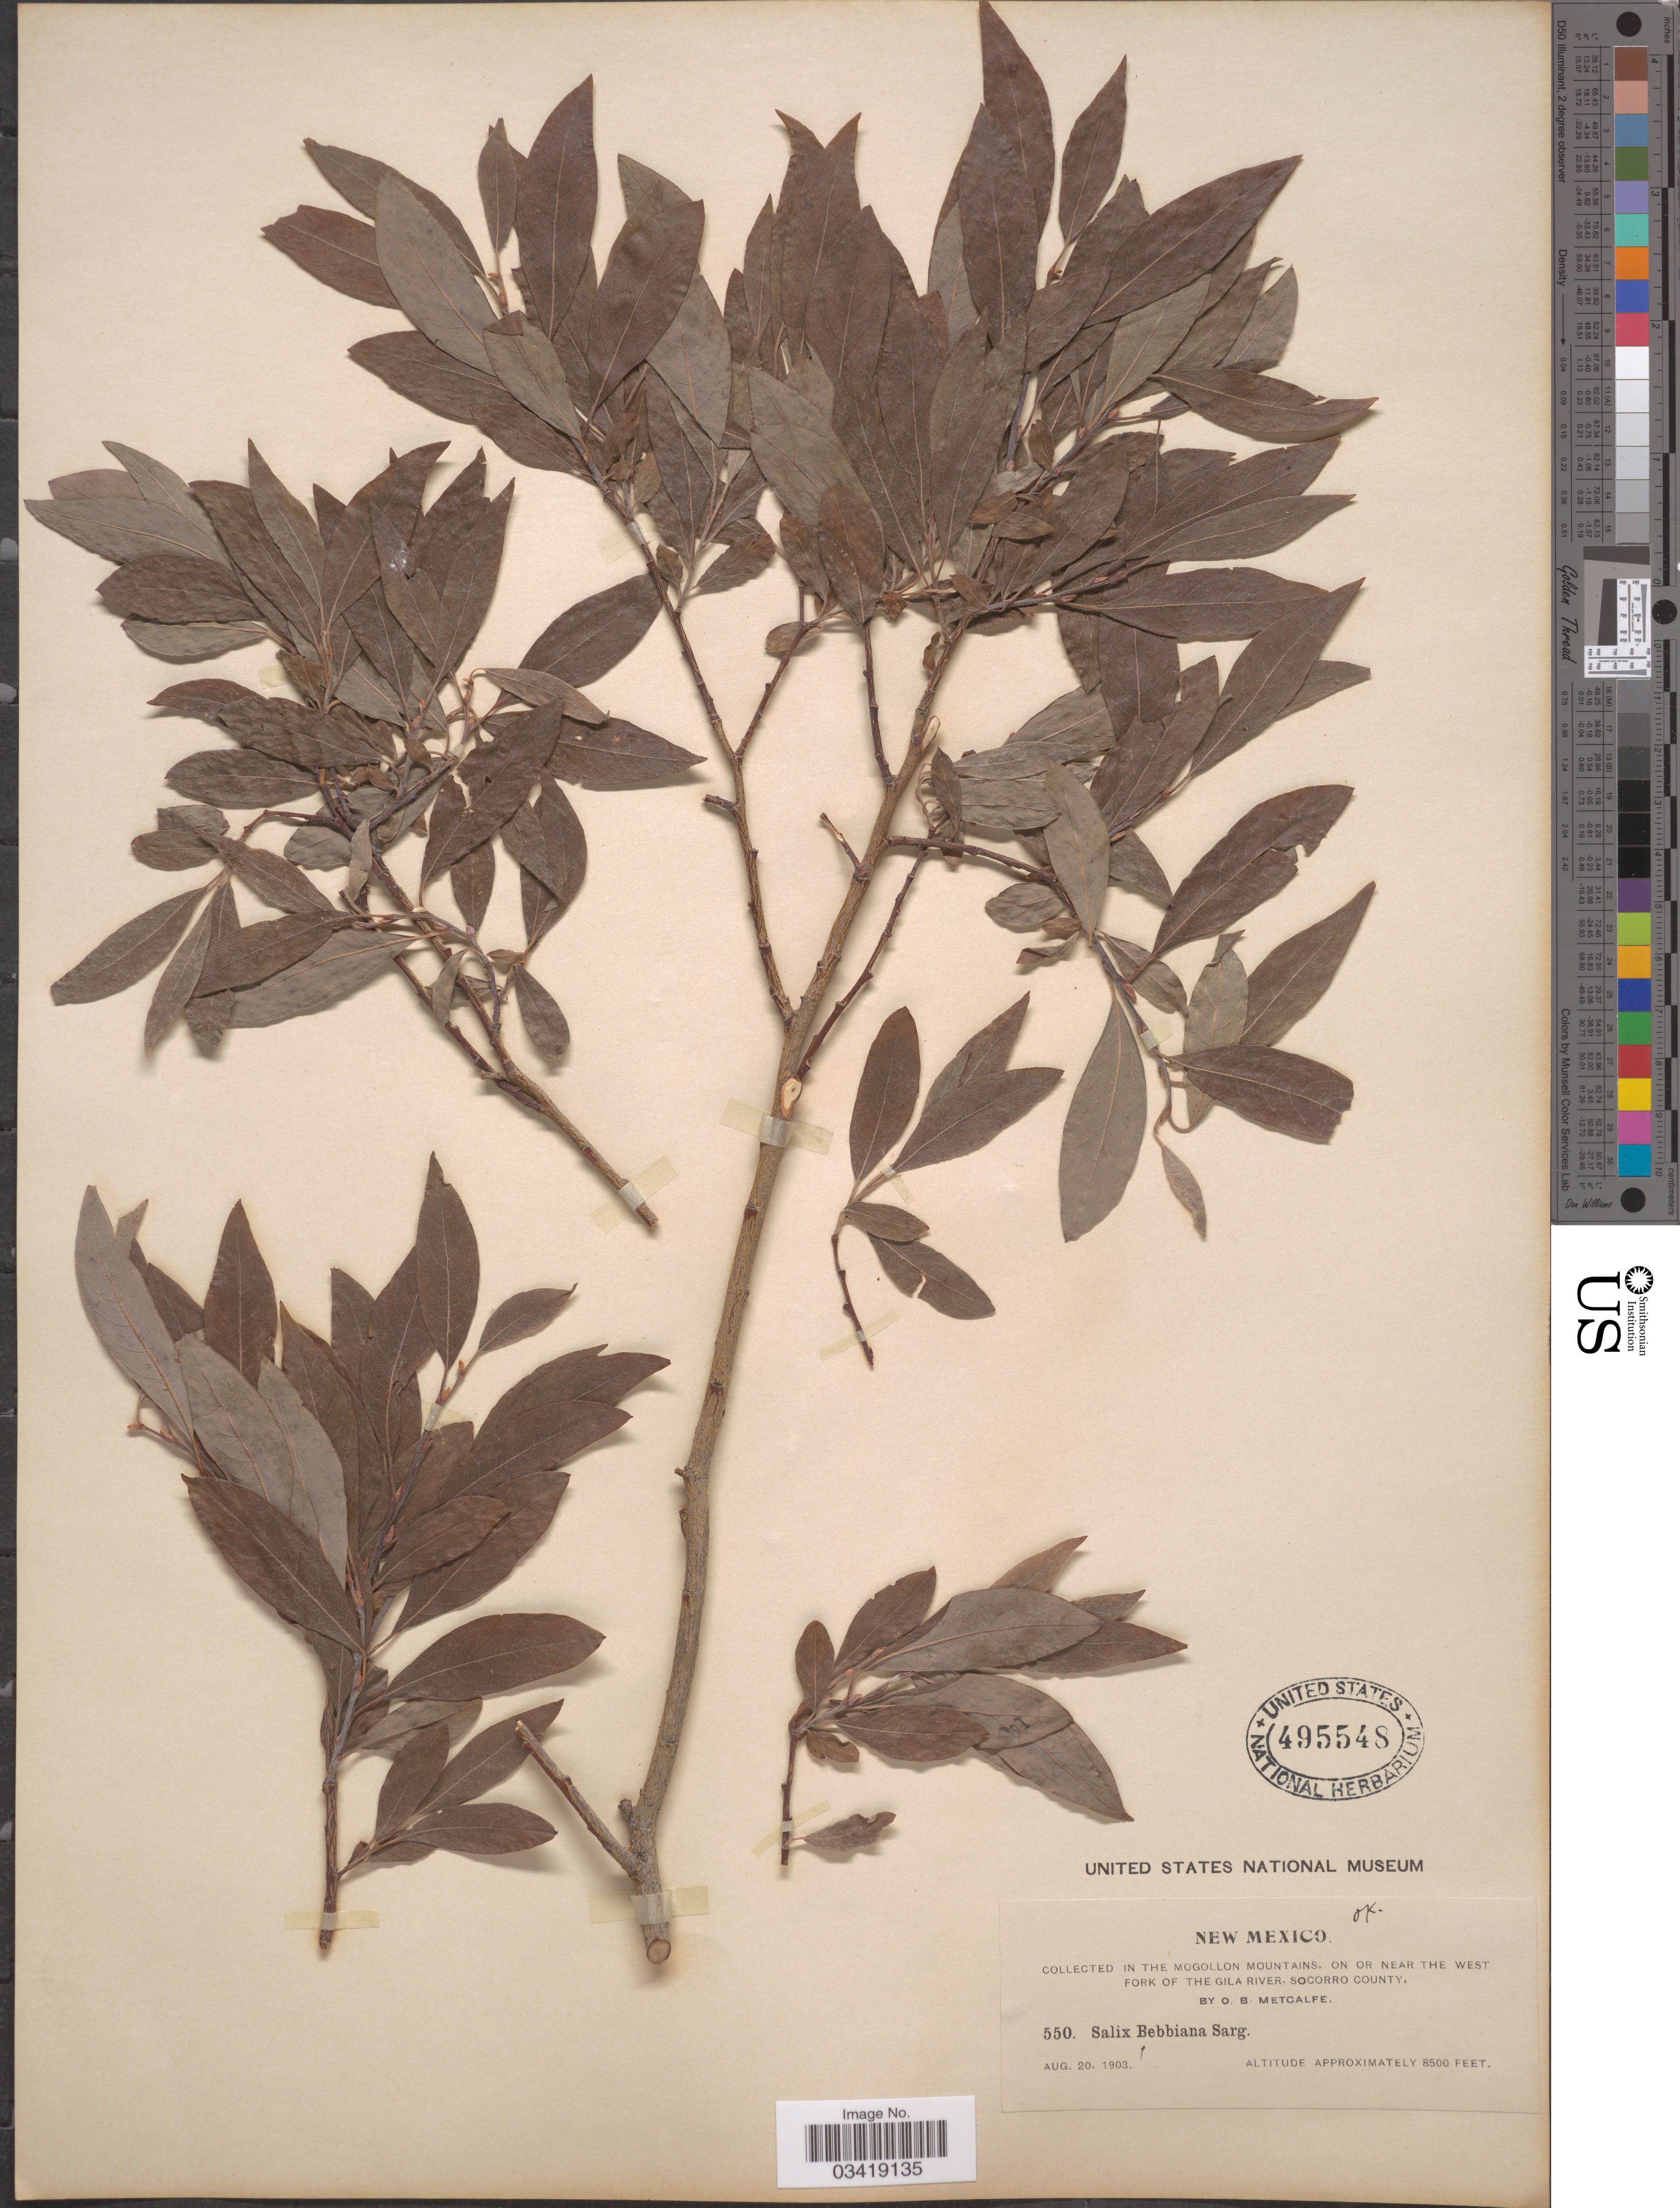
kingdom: Plantae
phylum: Tracheophyta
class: Magnoliopsida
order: Malpighiales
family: Salicaceae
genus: Salix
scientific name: Salix bebbiana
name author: Sarg.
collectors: O. B. Metcalfe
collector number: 550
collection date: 1903-08-20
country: United States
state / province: New Mexico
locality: In The Mogollon Mountains, on or near The West Fork of The Gila River, Socorro County.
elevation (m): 2591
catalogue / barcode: US 495548